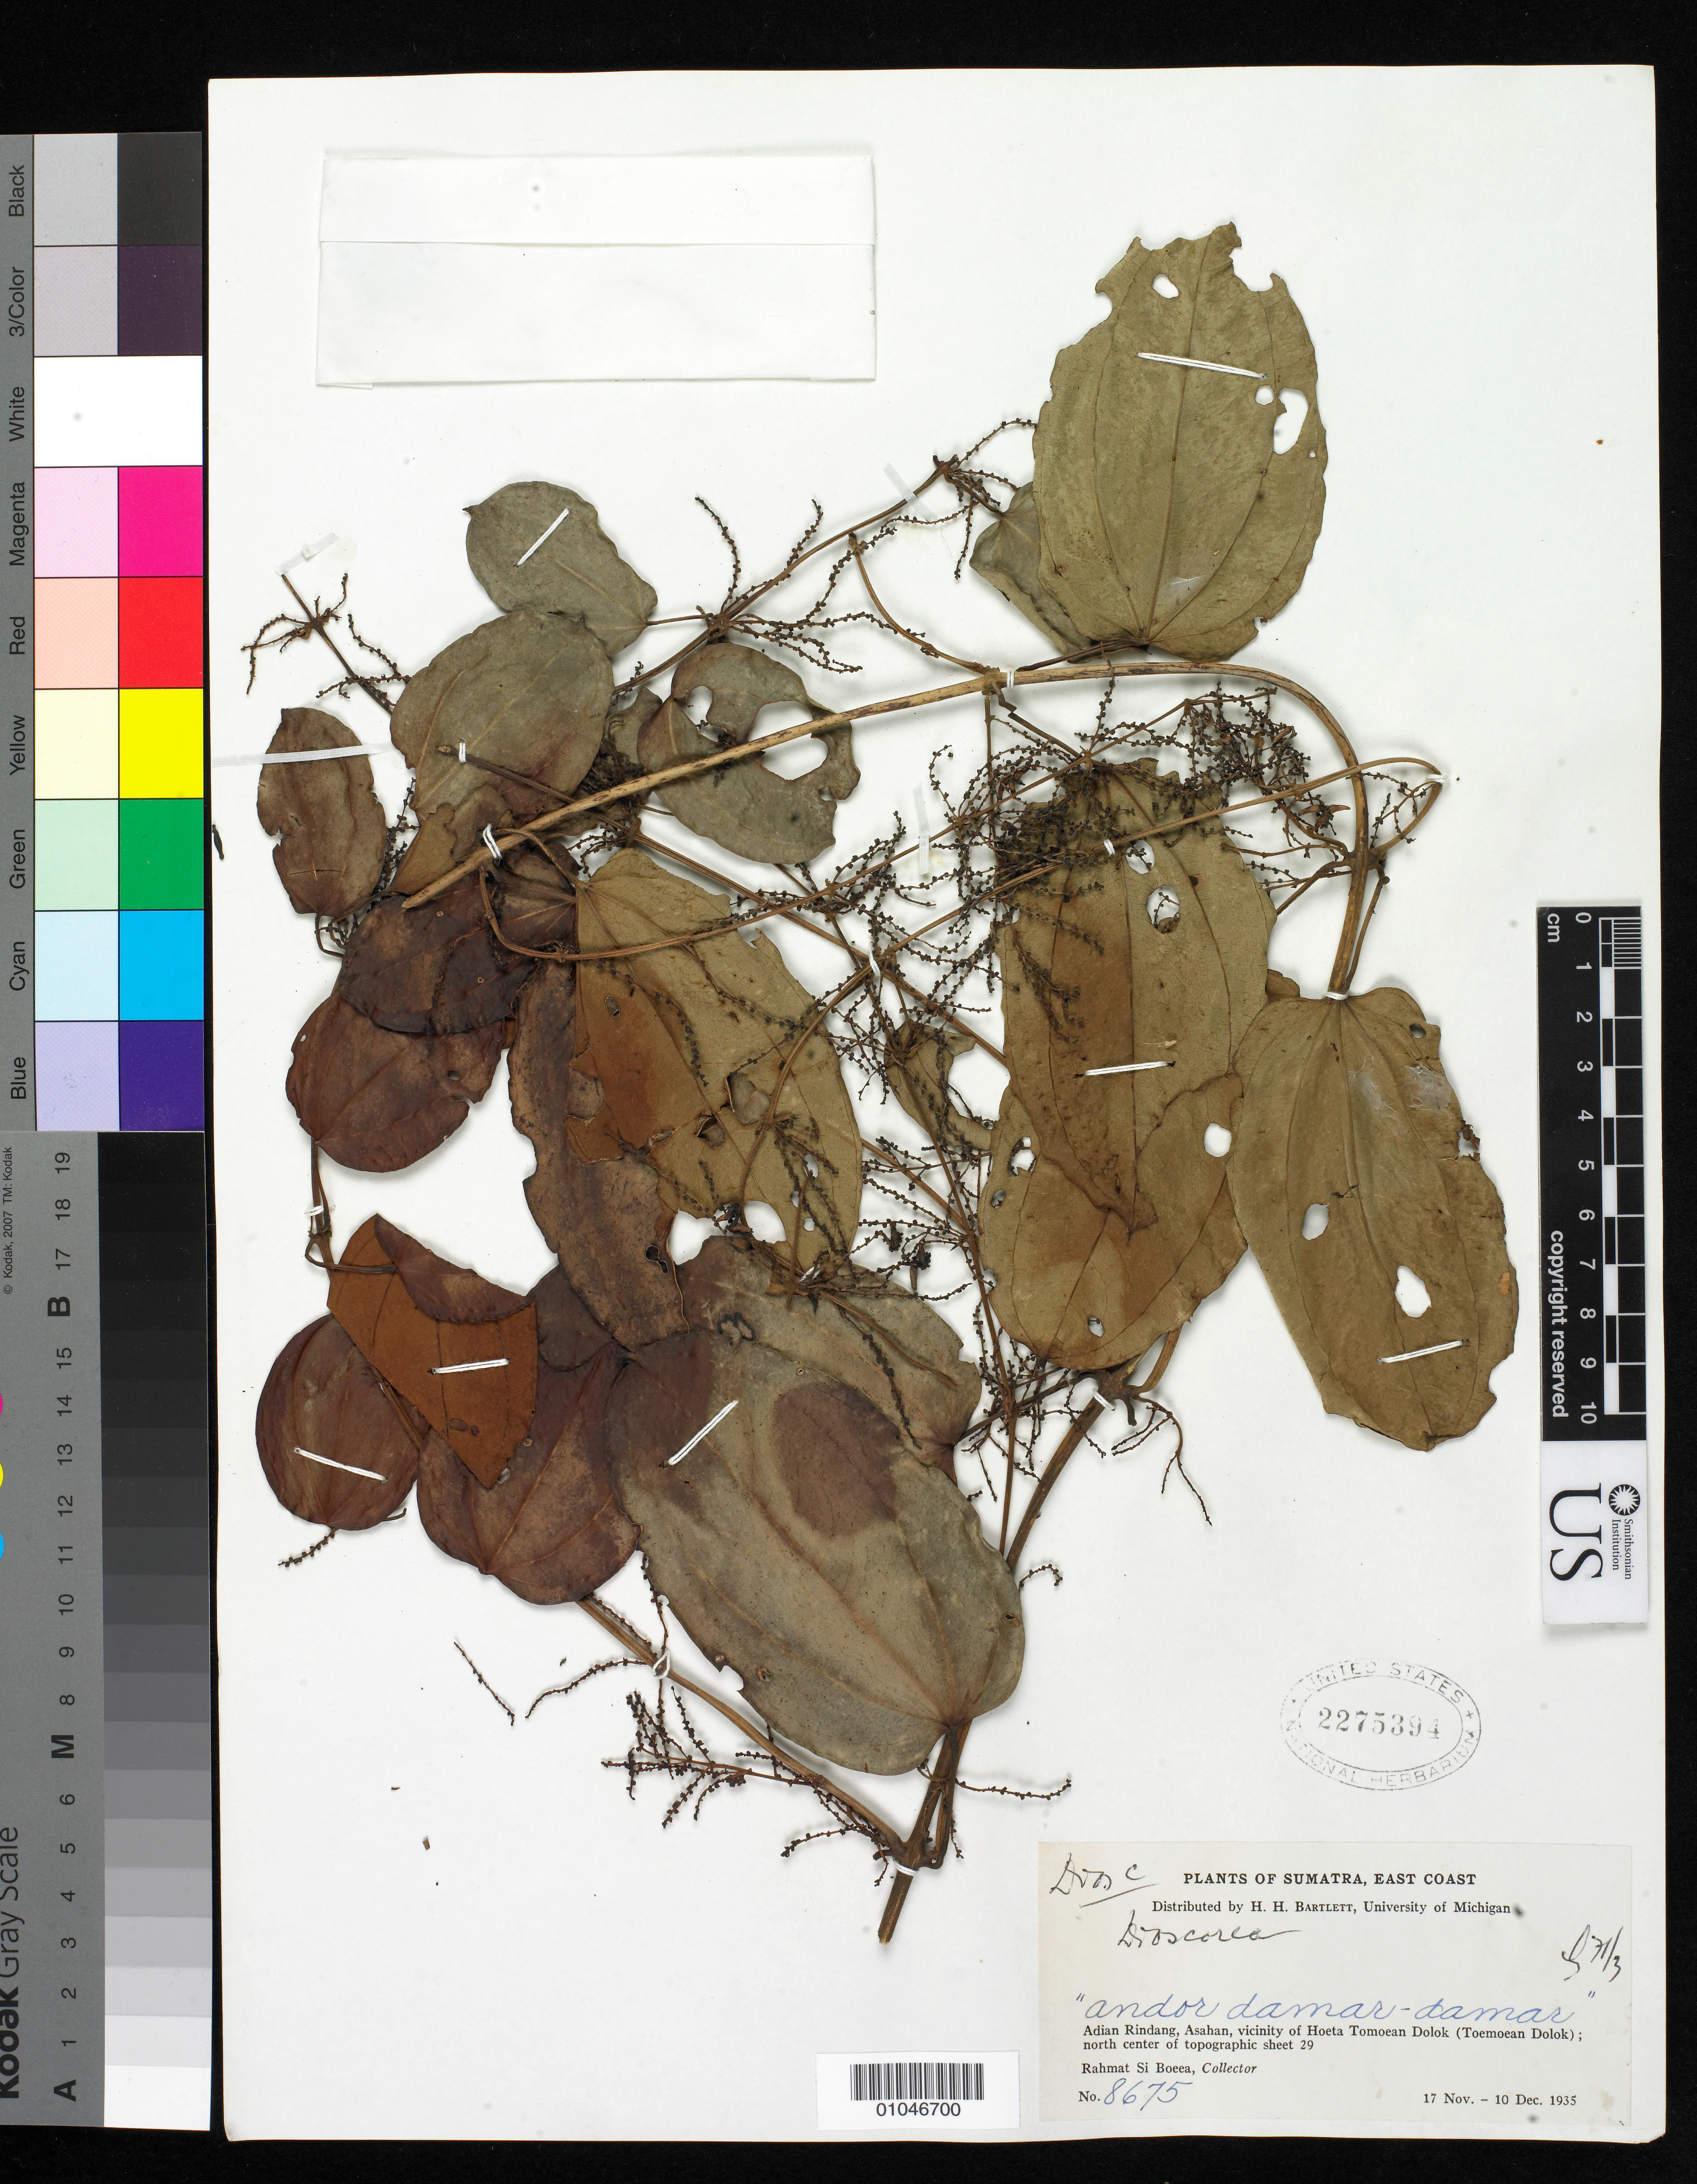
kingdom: Plantae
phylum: Tracheophyta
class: Liliopsida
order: Dioscoreales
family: Dioscoreaceae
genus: Dioscorea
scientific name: Dioscorea sp.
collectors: Rahmat Si Boeea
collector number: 8675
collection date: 1935-11-17/1935-12-10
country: Indonesia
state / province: Sumatra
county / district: Sumatera Utara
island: Sumatra I.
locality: (East Coast) Adian Rindang, Asahan, vicinity of Hoeta Tomoean Dolok (Toemoean Dolok), Sumatra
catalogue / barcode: US 2275394